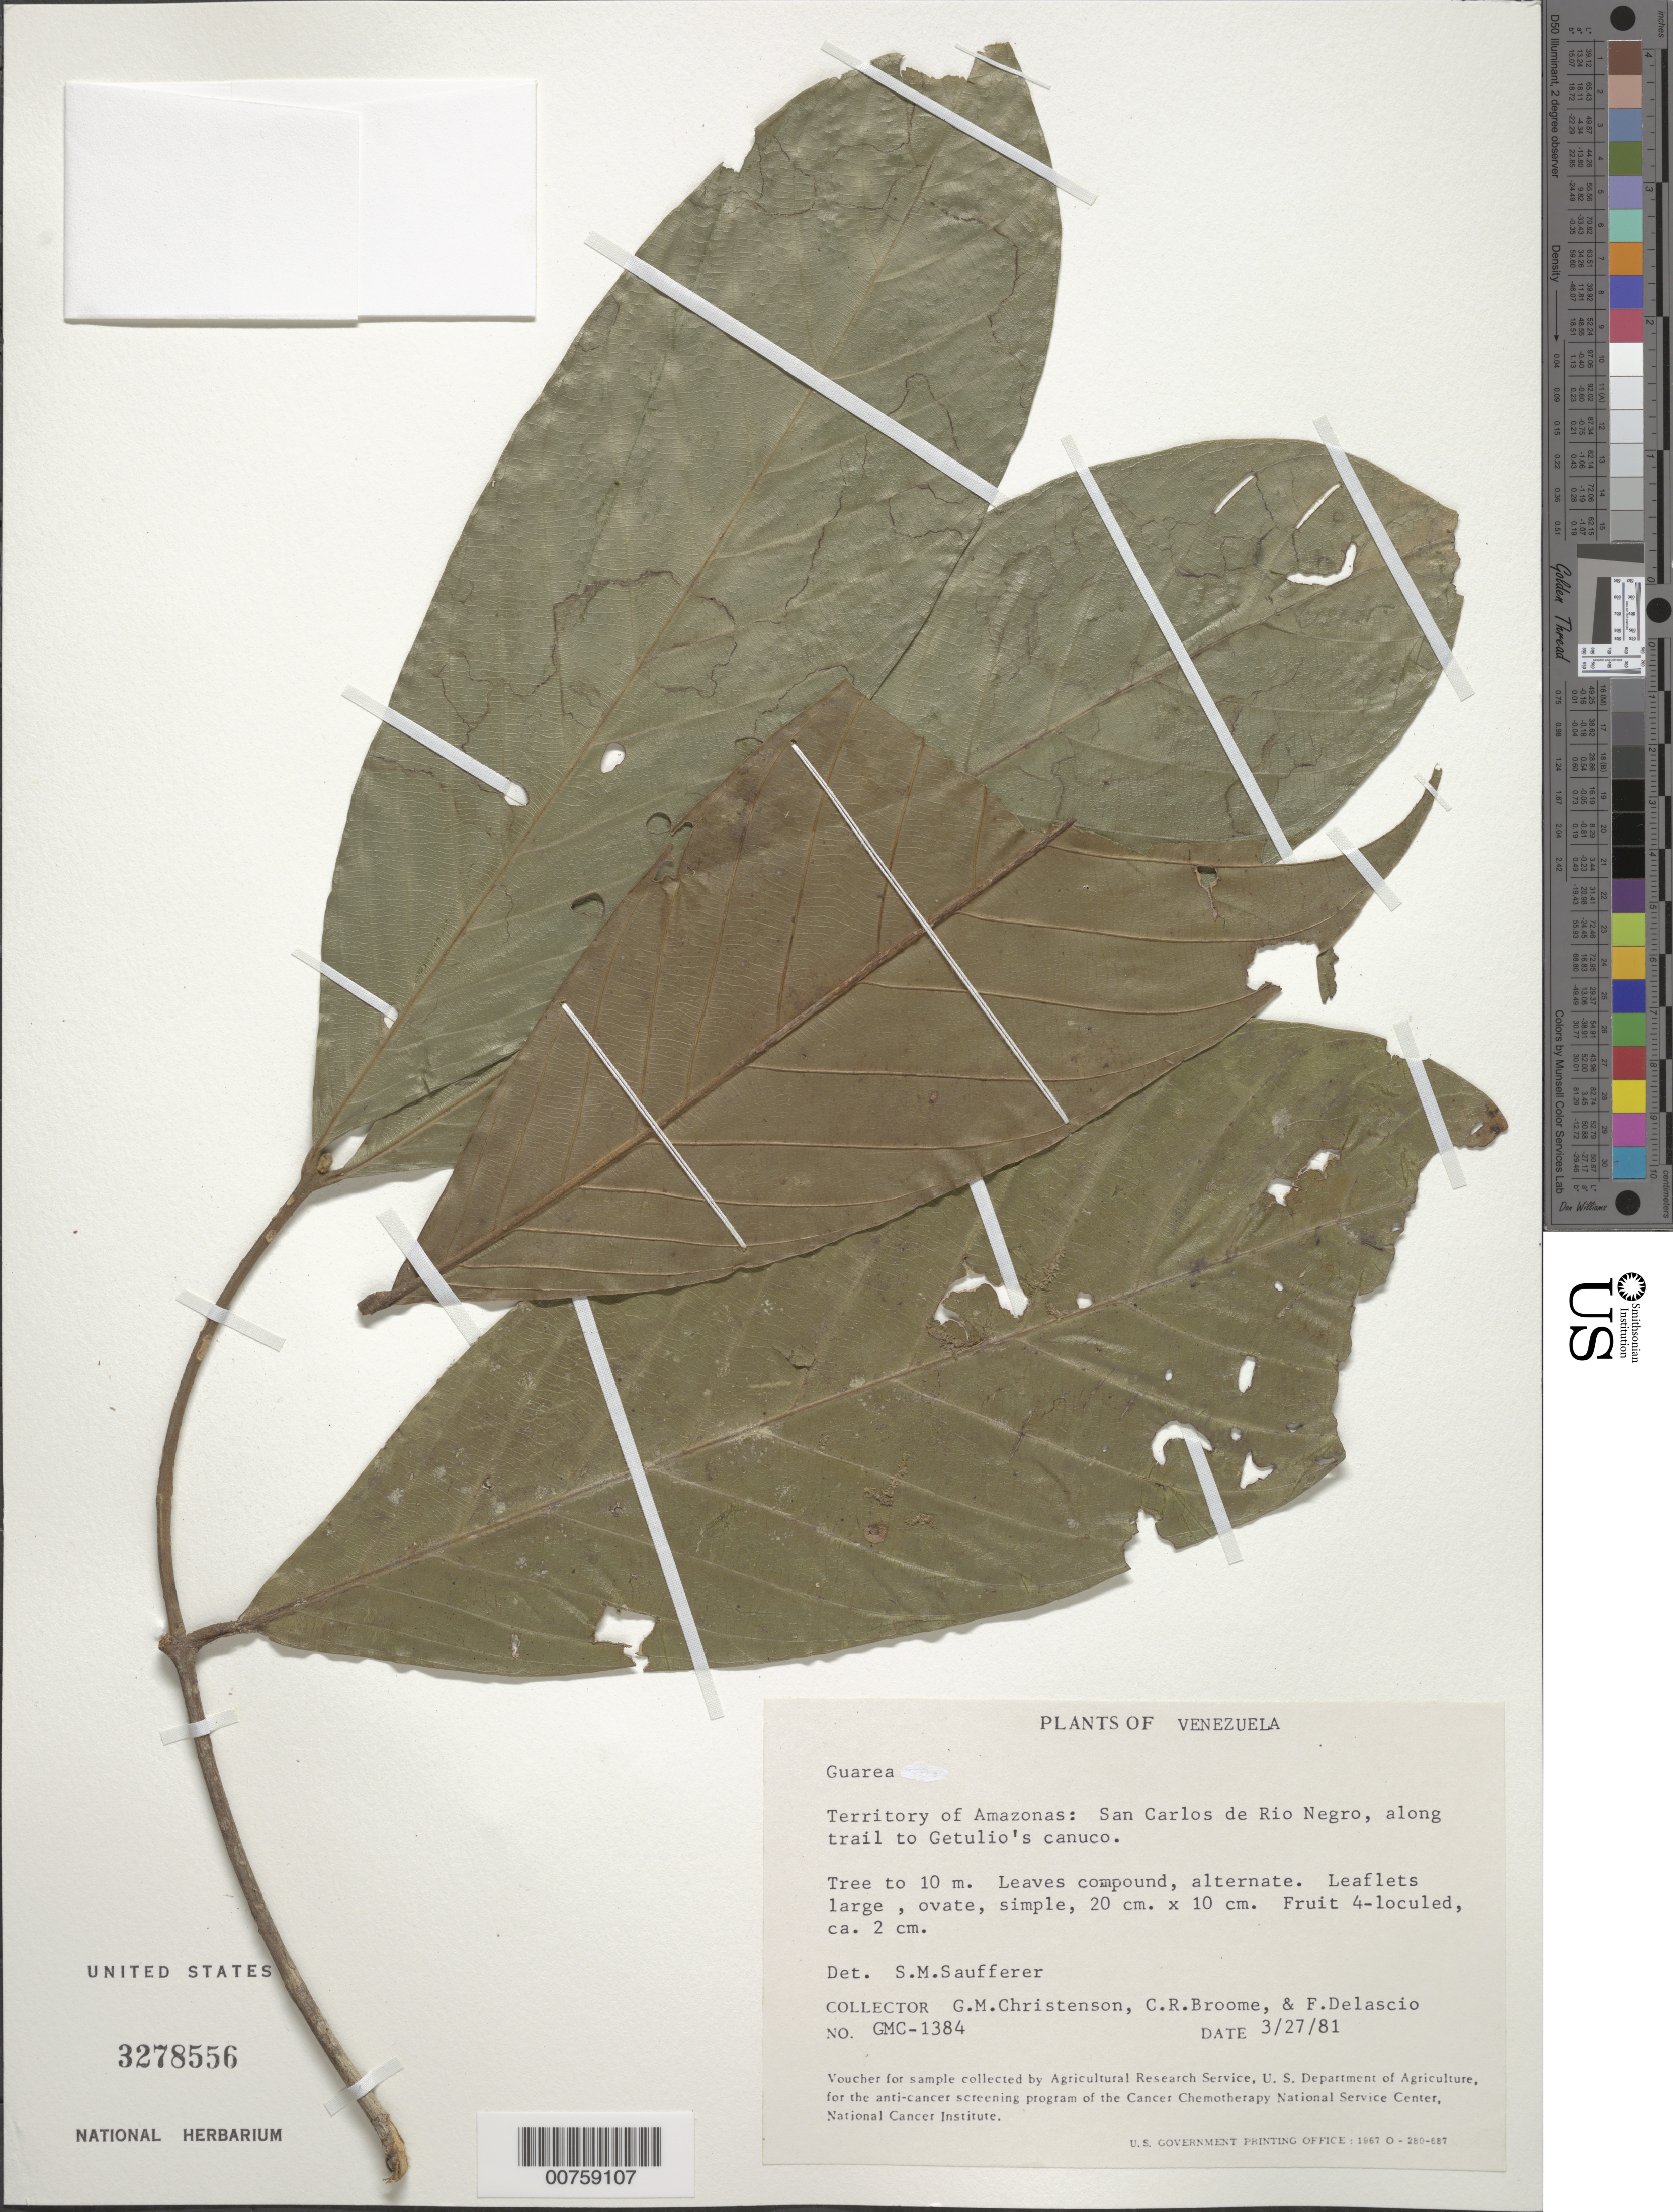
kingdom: Plantae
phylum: Tracheophyta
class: Magnoliopsida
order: Sapindales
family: Meliaceae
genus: Guarea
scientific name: Guarea sp.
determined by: Saufferer, S. M.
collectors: G. Christenson, C. R. Broome & F. Delascio C.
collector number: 1384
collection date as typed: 27-Mar-81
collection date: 1981-03-27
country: Venezuela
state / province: Amazonas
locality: San Carlos de Río Negro, trail to Getulio's canuco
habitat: Trailside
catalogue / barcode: US 3278556